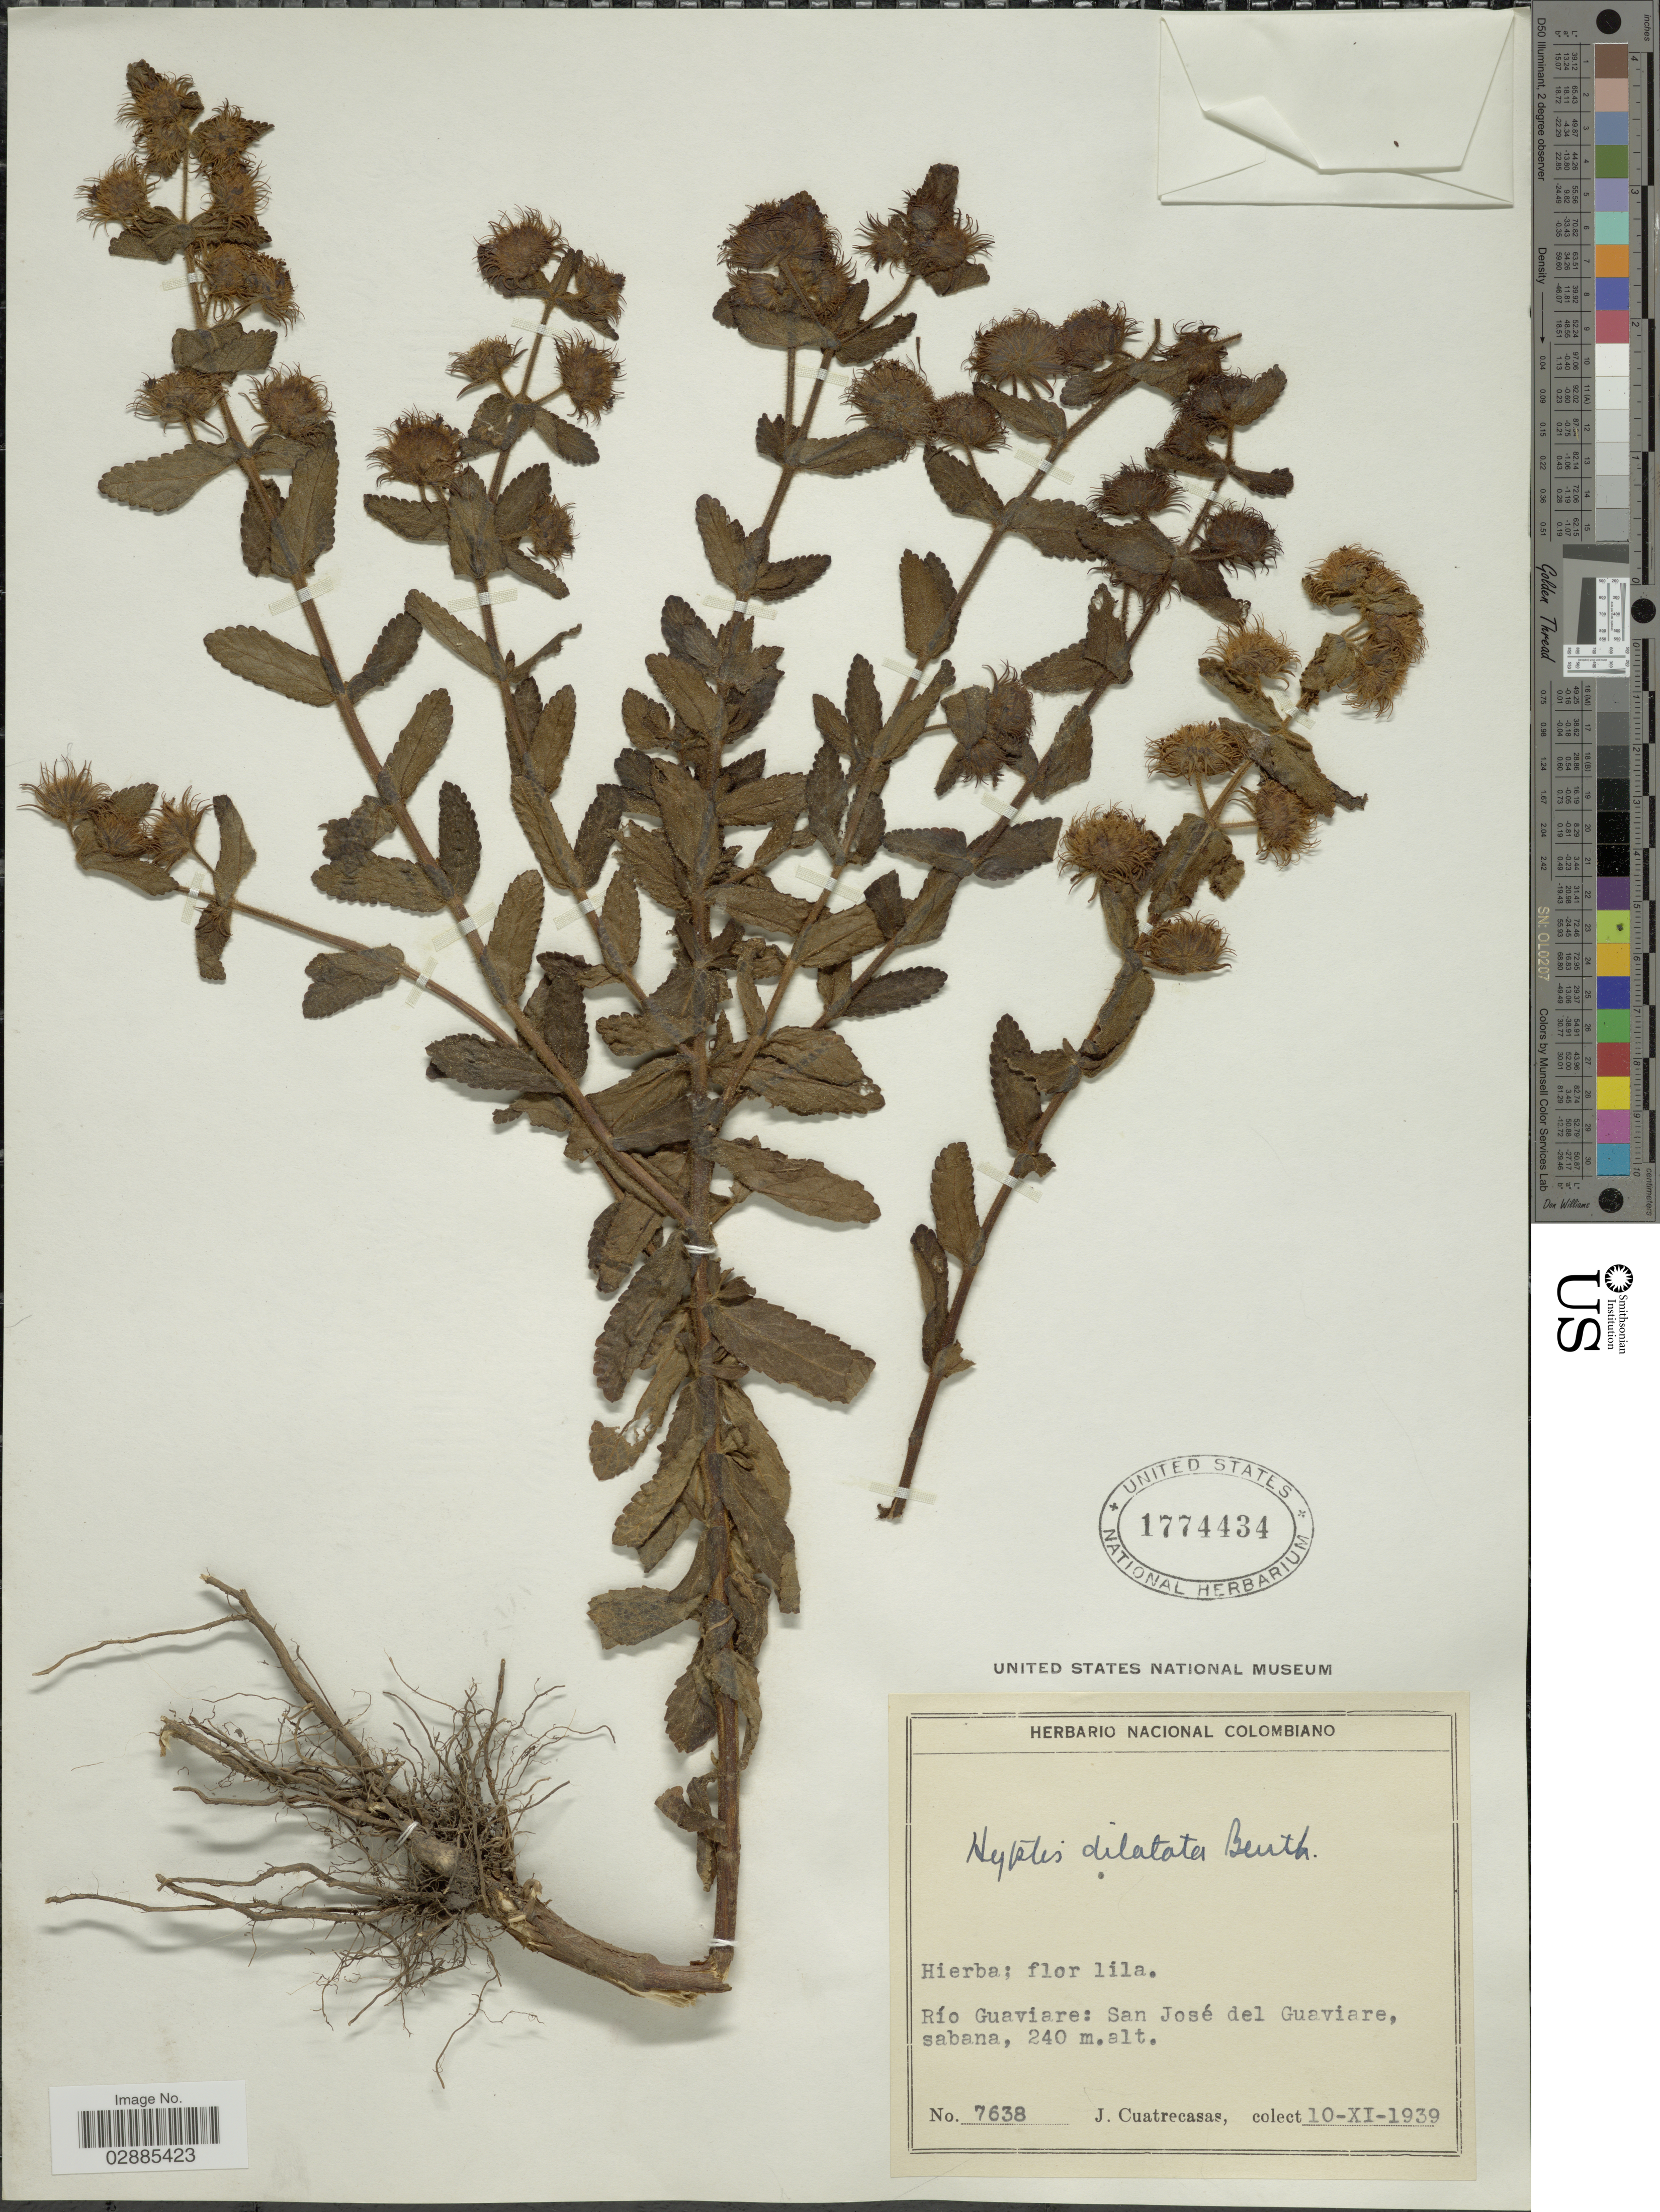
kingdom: Plantae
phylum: Tracheophyta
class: Magnoliopsida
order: Lamiales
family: Lamiaceae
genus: Hyptis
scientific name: Hyptis dilatata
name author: Benth.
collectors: J. Cuatrecasas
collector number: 7638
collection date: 1939-11-10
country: Colombia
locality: Río Guaviare: San José del Guaviare.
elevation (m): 240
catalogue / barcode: US 1774434